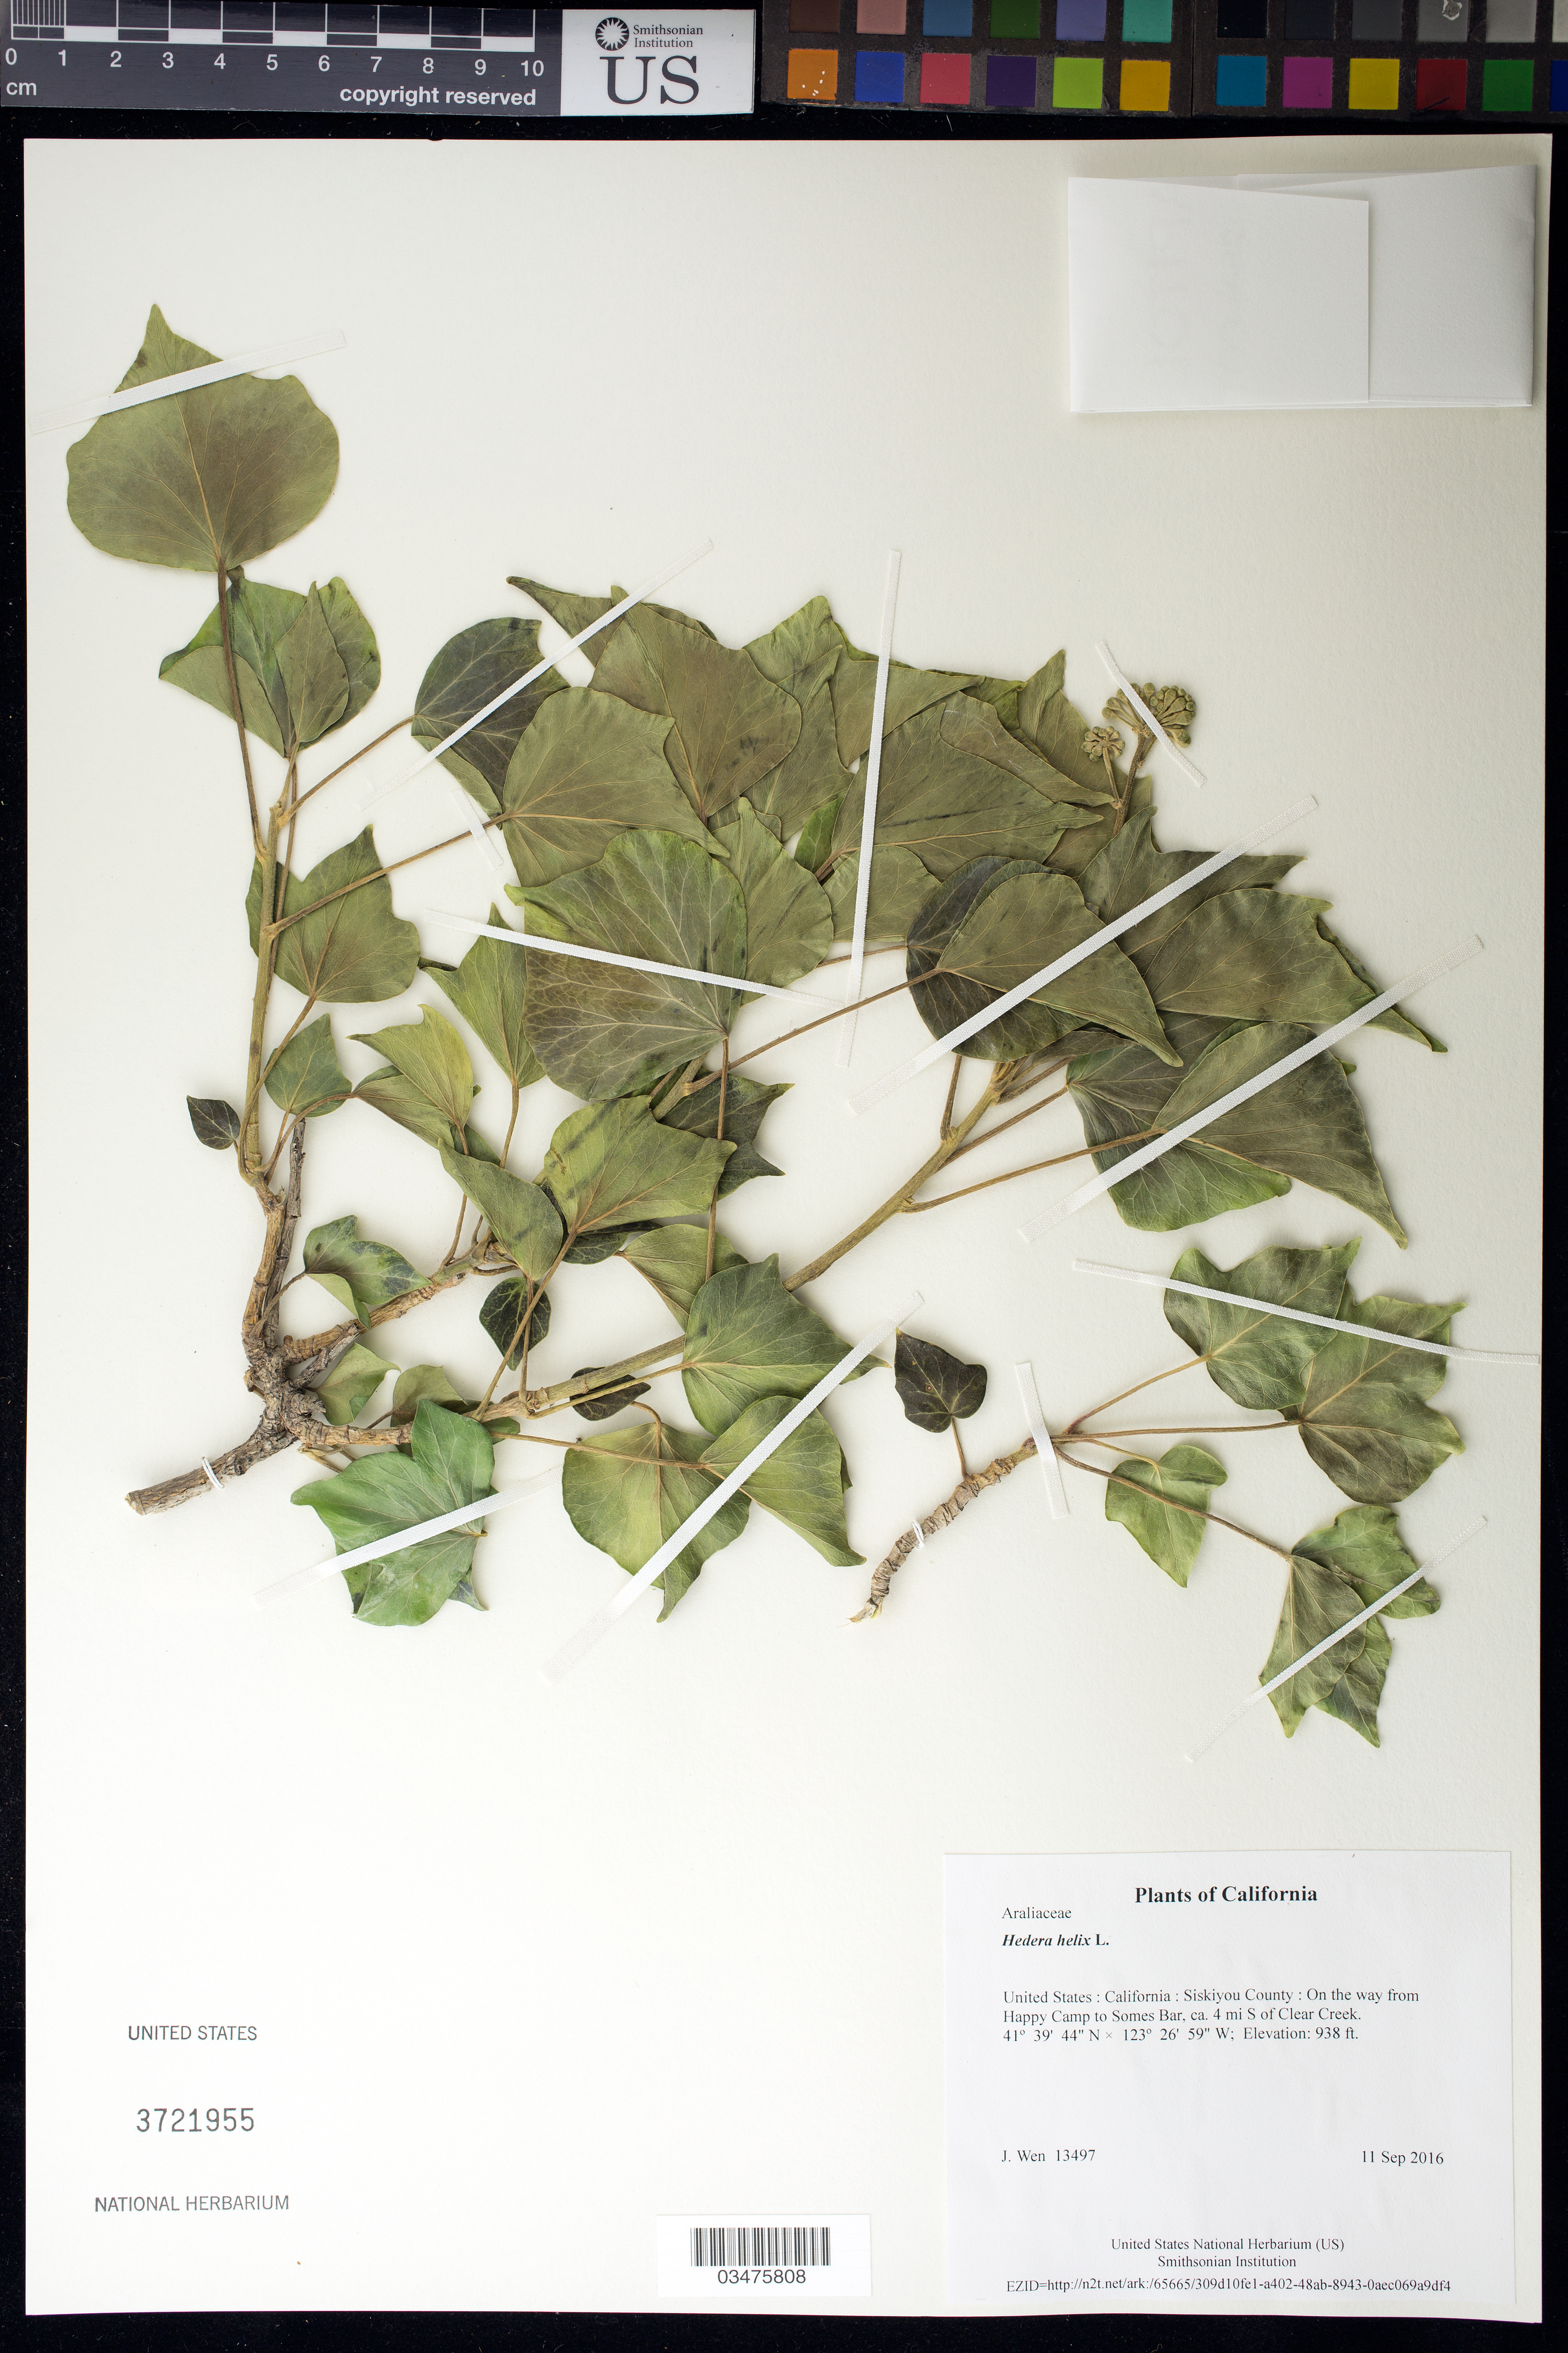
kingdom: Plantae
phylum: Tracheophyta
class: Magnoliopsida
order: Apiales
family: Araliaceae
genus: Hedera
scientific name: Hedera helix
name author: L.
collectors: J. Wen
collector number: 13497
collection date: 2016-09-11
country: United States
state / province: California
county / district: Siskiyou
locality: On the way from Happy Camp to Somes Bar, ca. 4 mi S of Clear Creek.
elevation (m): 286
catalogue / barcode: US 3721955